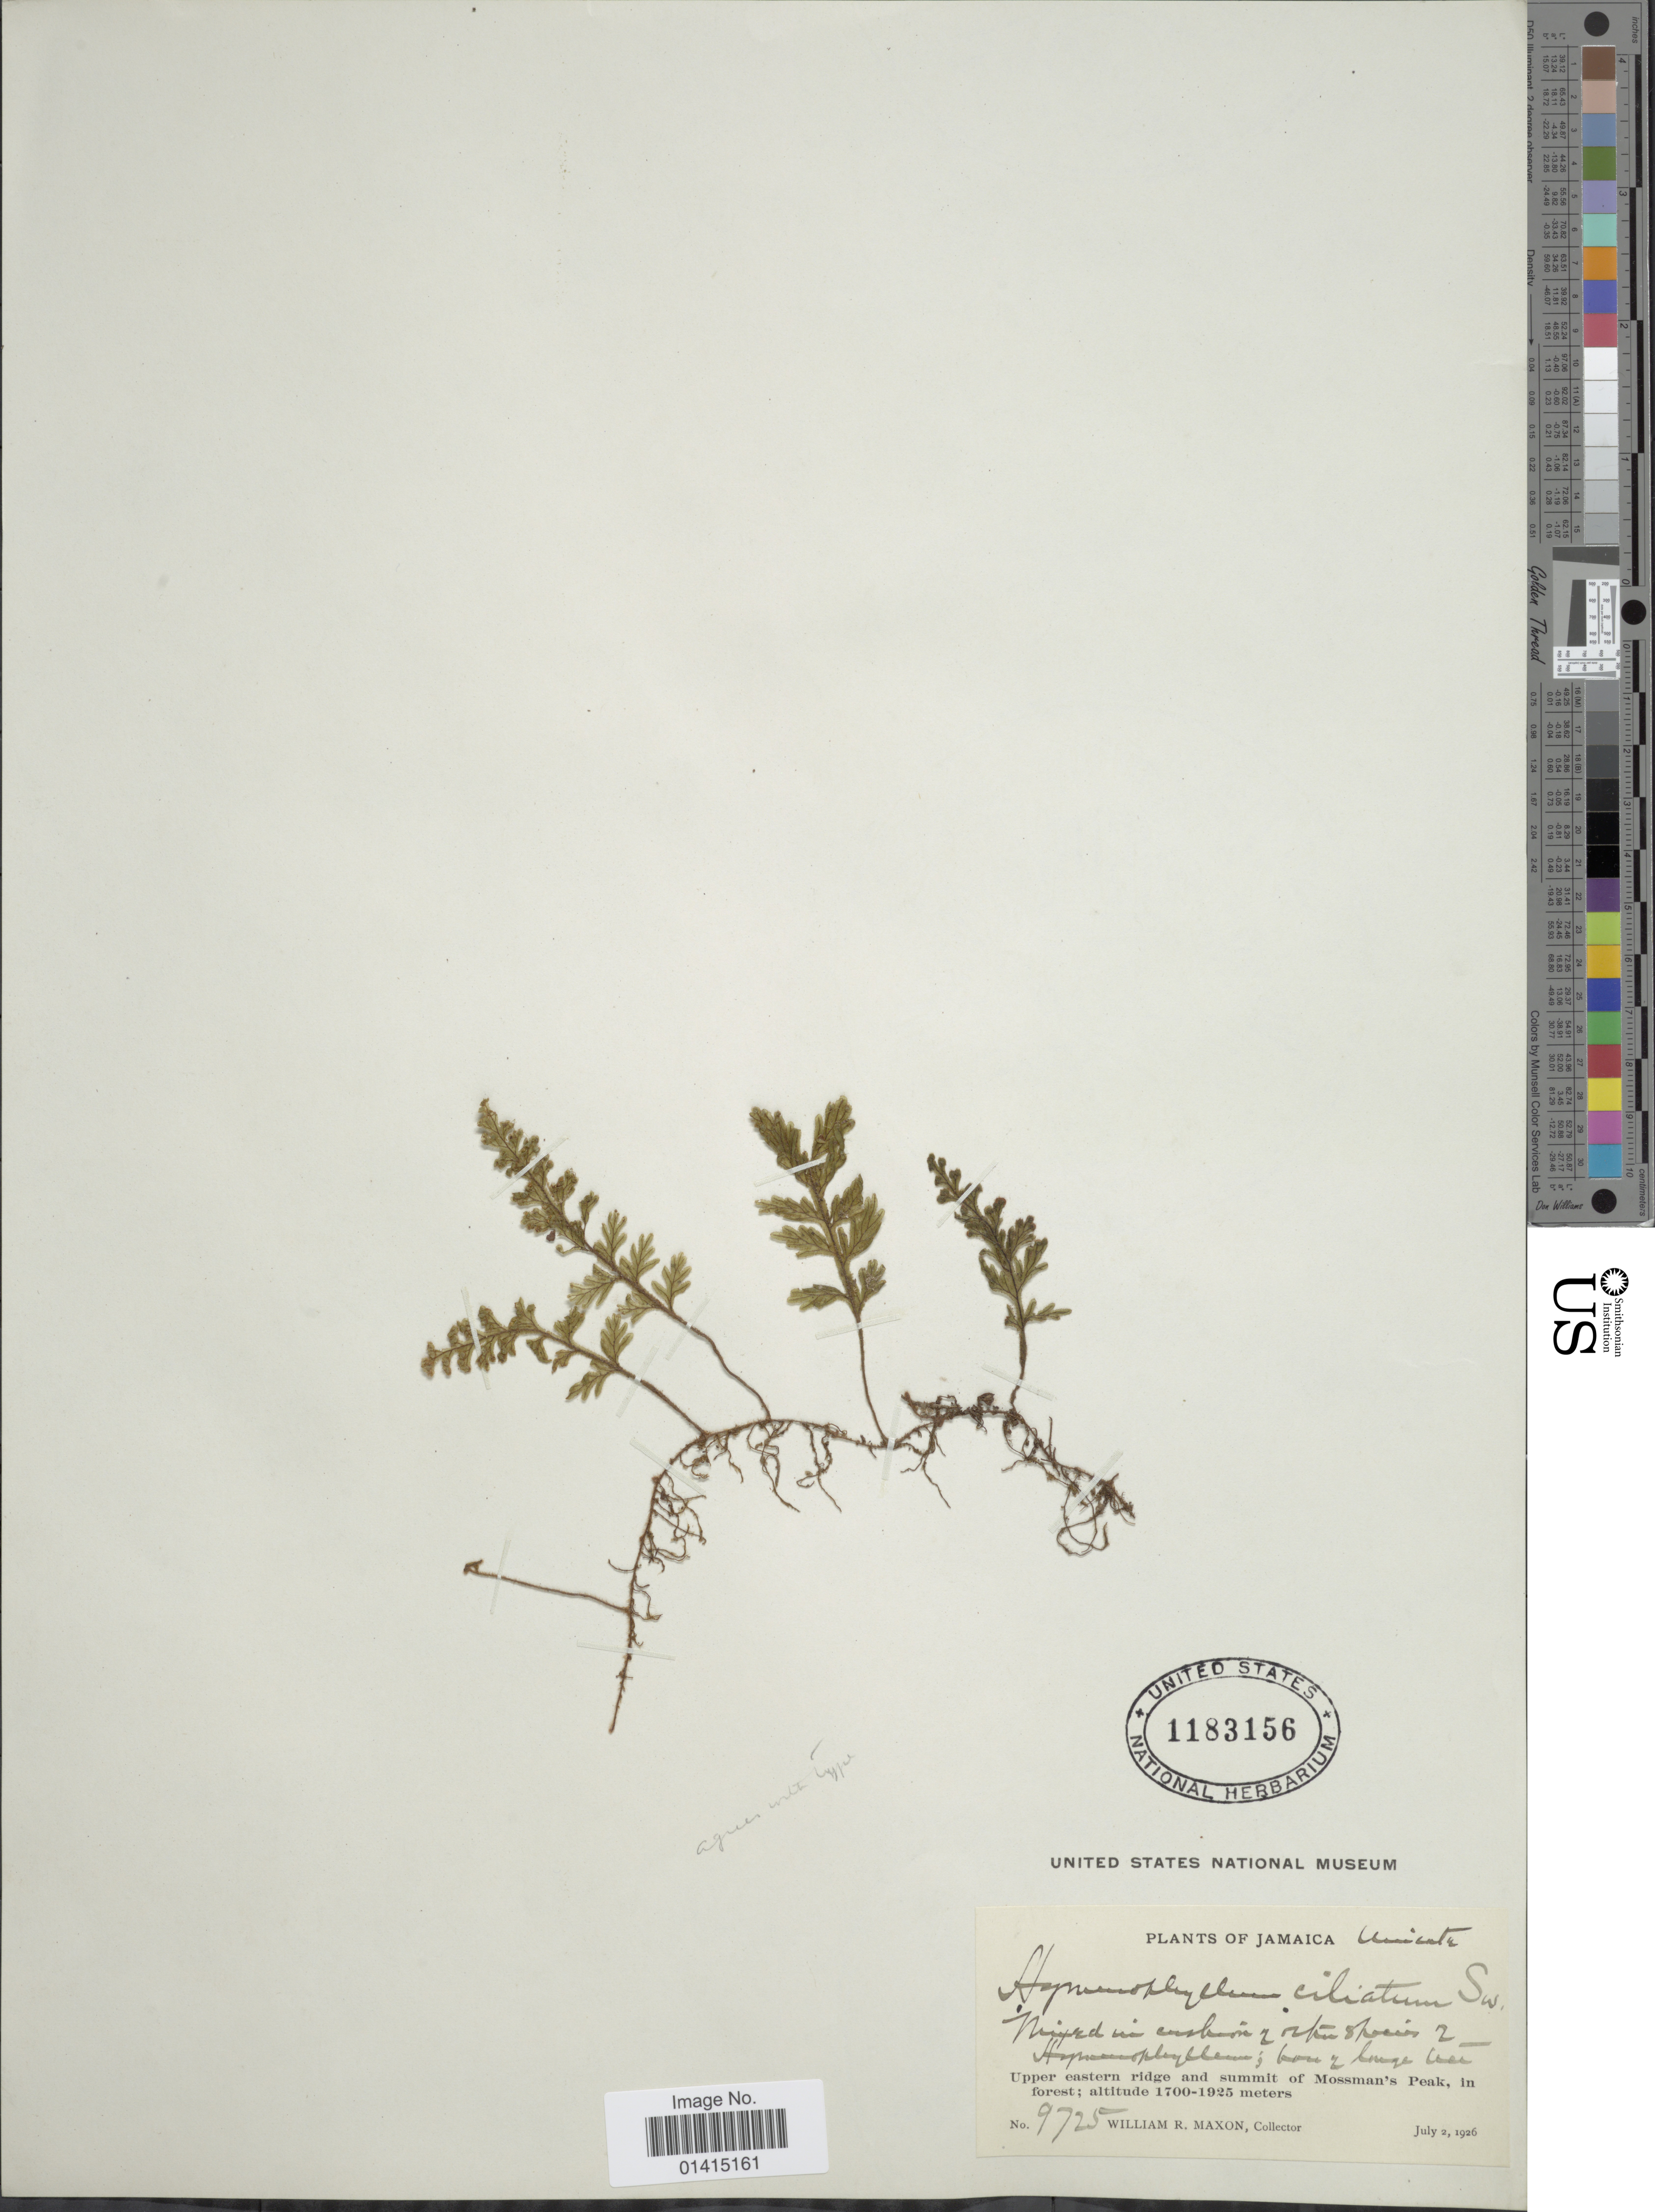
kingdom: Plantae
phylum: Tracheophyta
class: Polypodiopsida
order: Hymenophyllales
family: Hymenophyllaceae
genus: Hymenophyllum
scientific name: Hymenophyllum hirsutum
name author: (L.) Sw.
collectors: W. R. Maxon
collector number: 9725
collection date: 1926-07-02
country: Jamaica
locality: Upper eastern ridge and summit of Mossman's Peak, in forest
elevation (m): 1700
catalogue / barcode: US 1183156